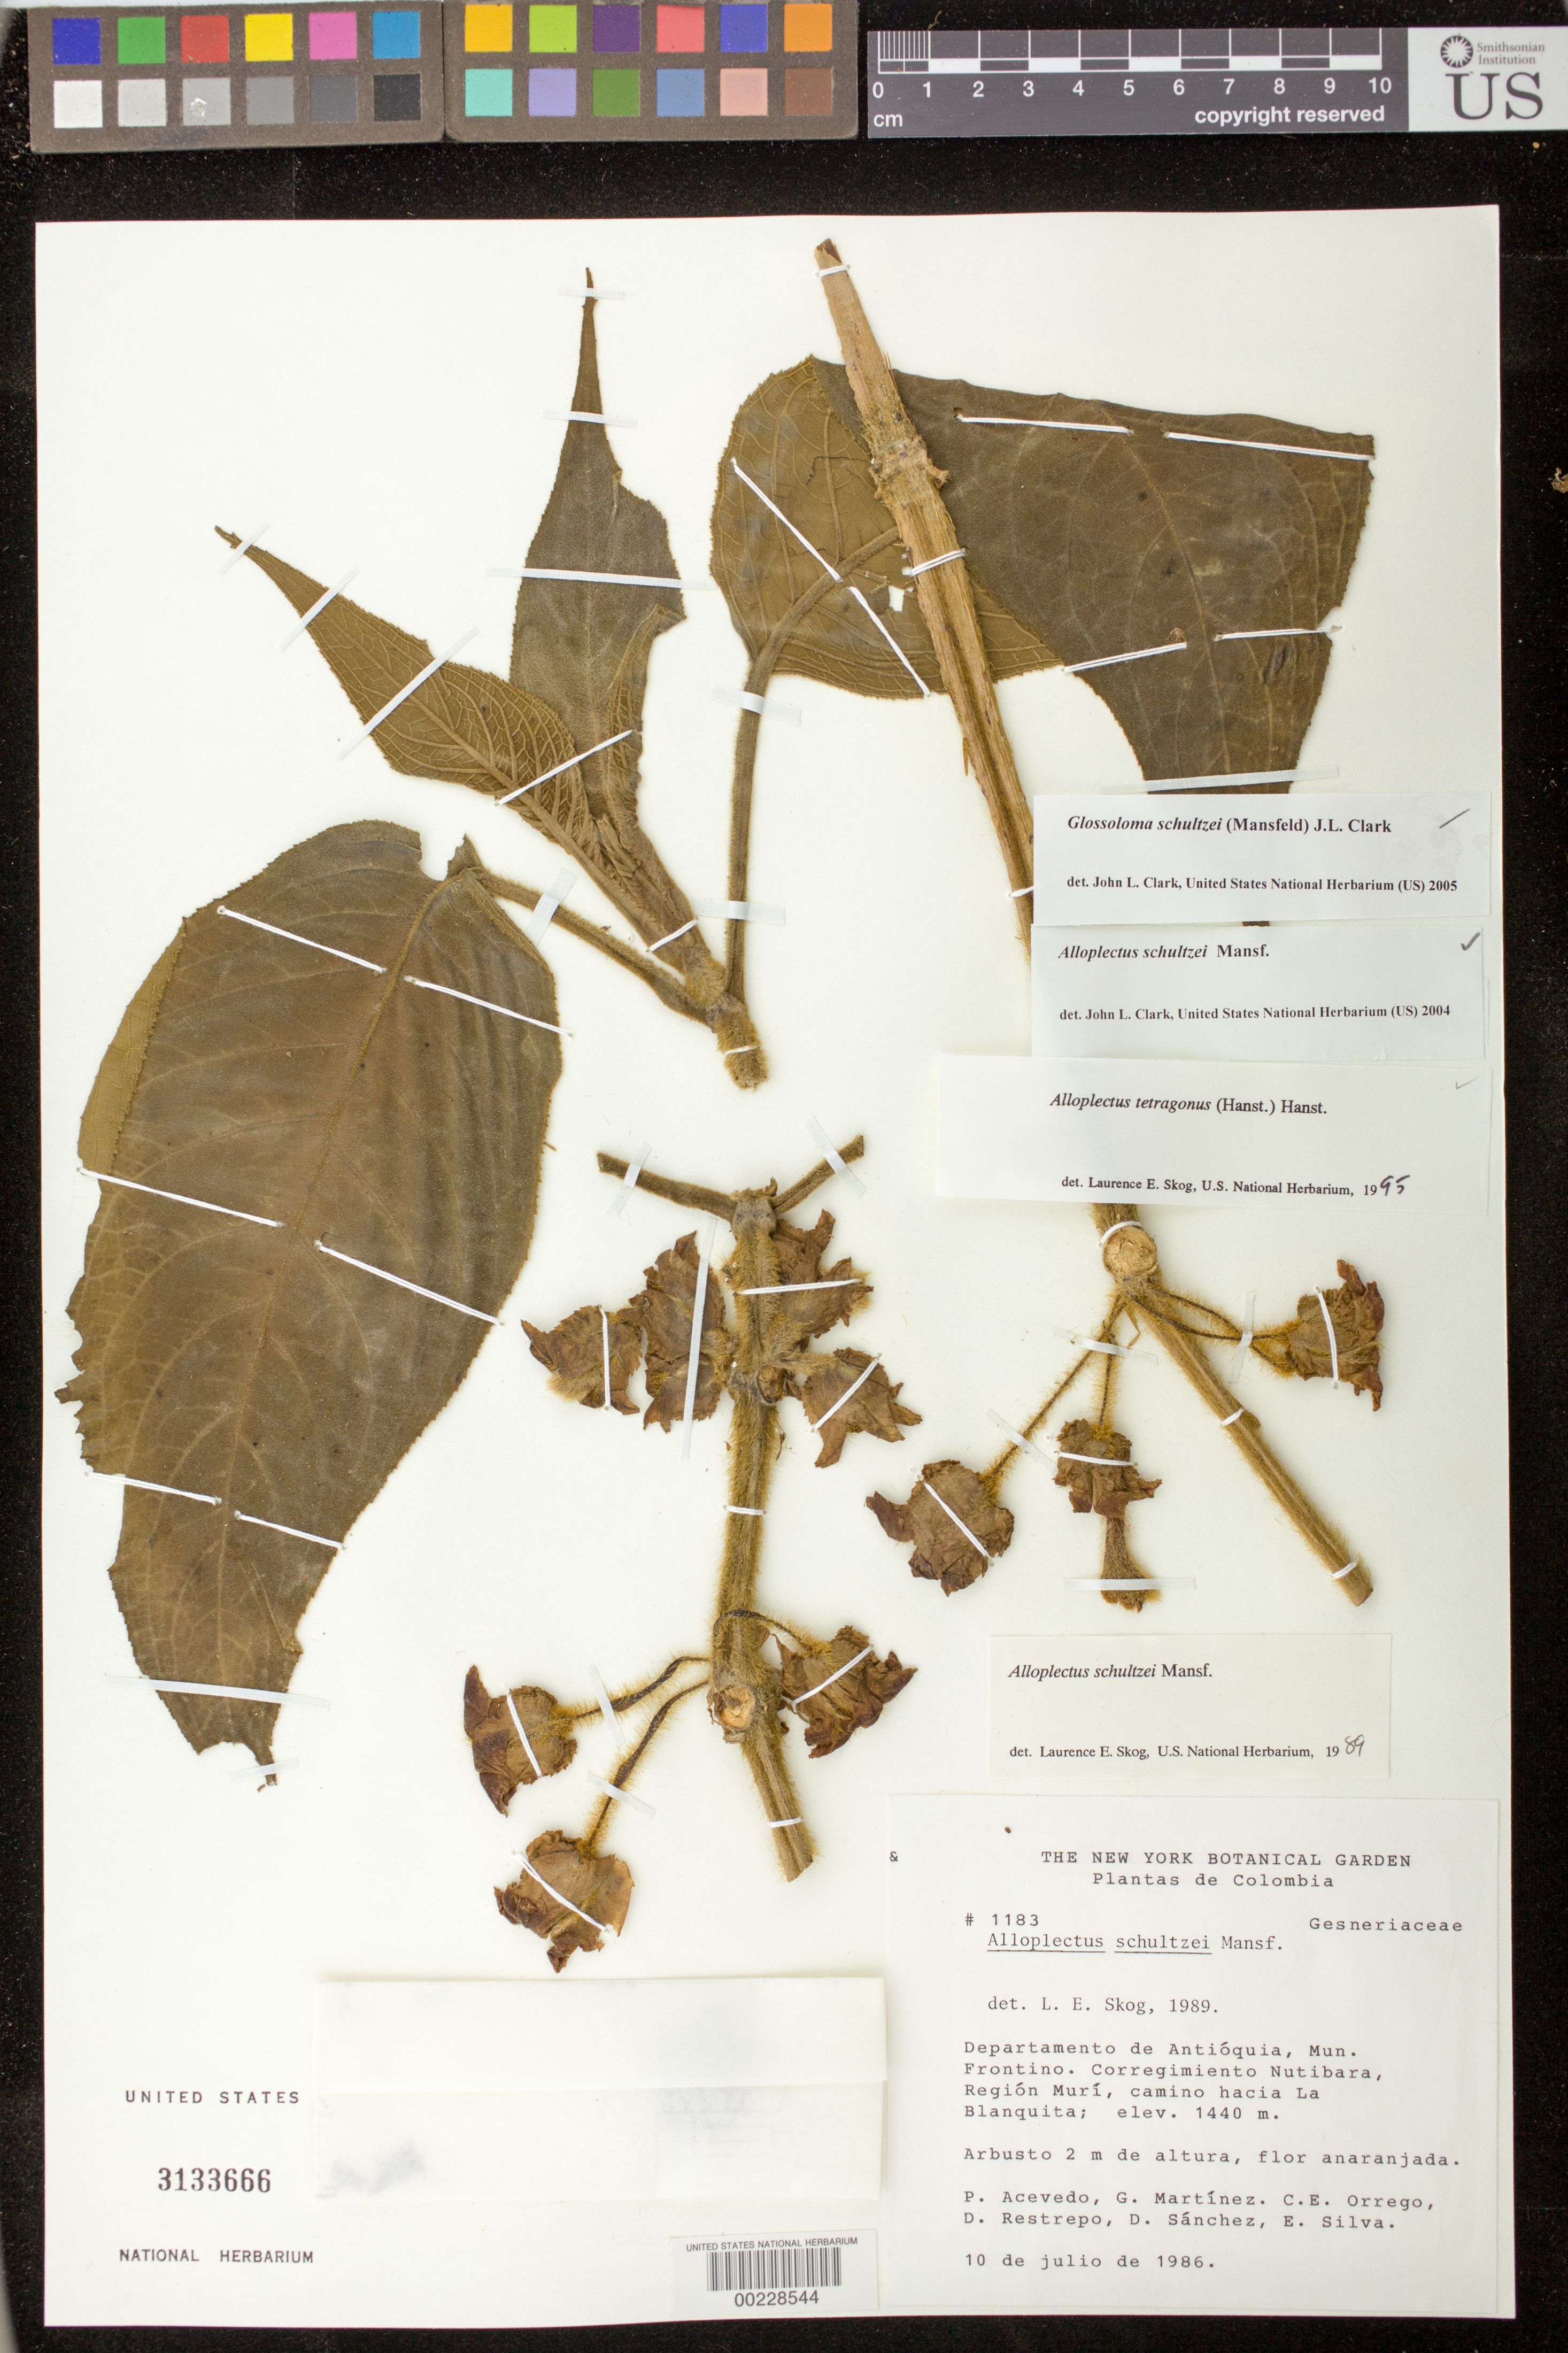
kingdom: Plantae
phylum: Tracheophyta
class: Magnoliopsida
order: Lamiales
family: Gesneriaceae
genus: Glossoloma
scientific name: Glossoloma schultzei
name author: (Mansf.) J.L. Clark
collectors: P. Acevedo-Rodr., G. Martínez, C. Orrego, D. Restrepo, D. Sanchez & E. Silva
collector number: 1183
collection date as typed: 10 Jul 1986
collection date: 1986-07-10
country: Colombia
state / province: Antioquia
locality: Mpio. Frontino, corregimiento Nutibara, región Murí, camino hacia La Blanquita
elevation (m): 1440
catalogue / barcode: US 3133666